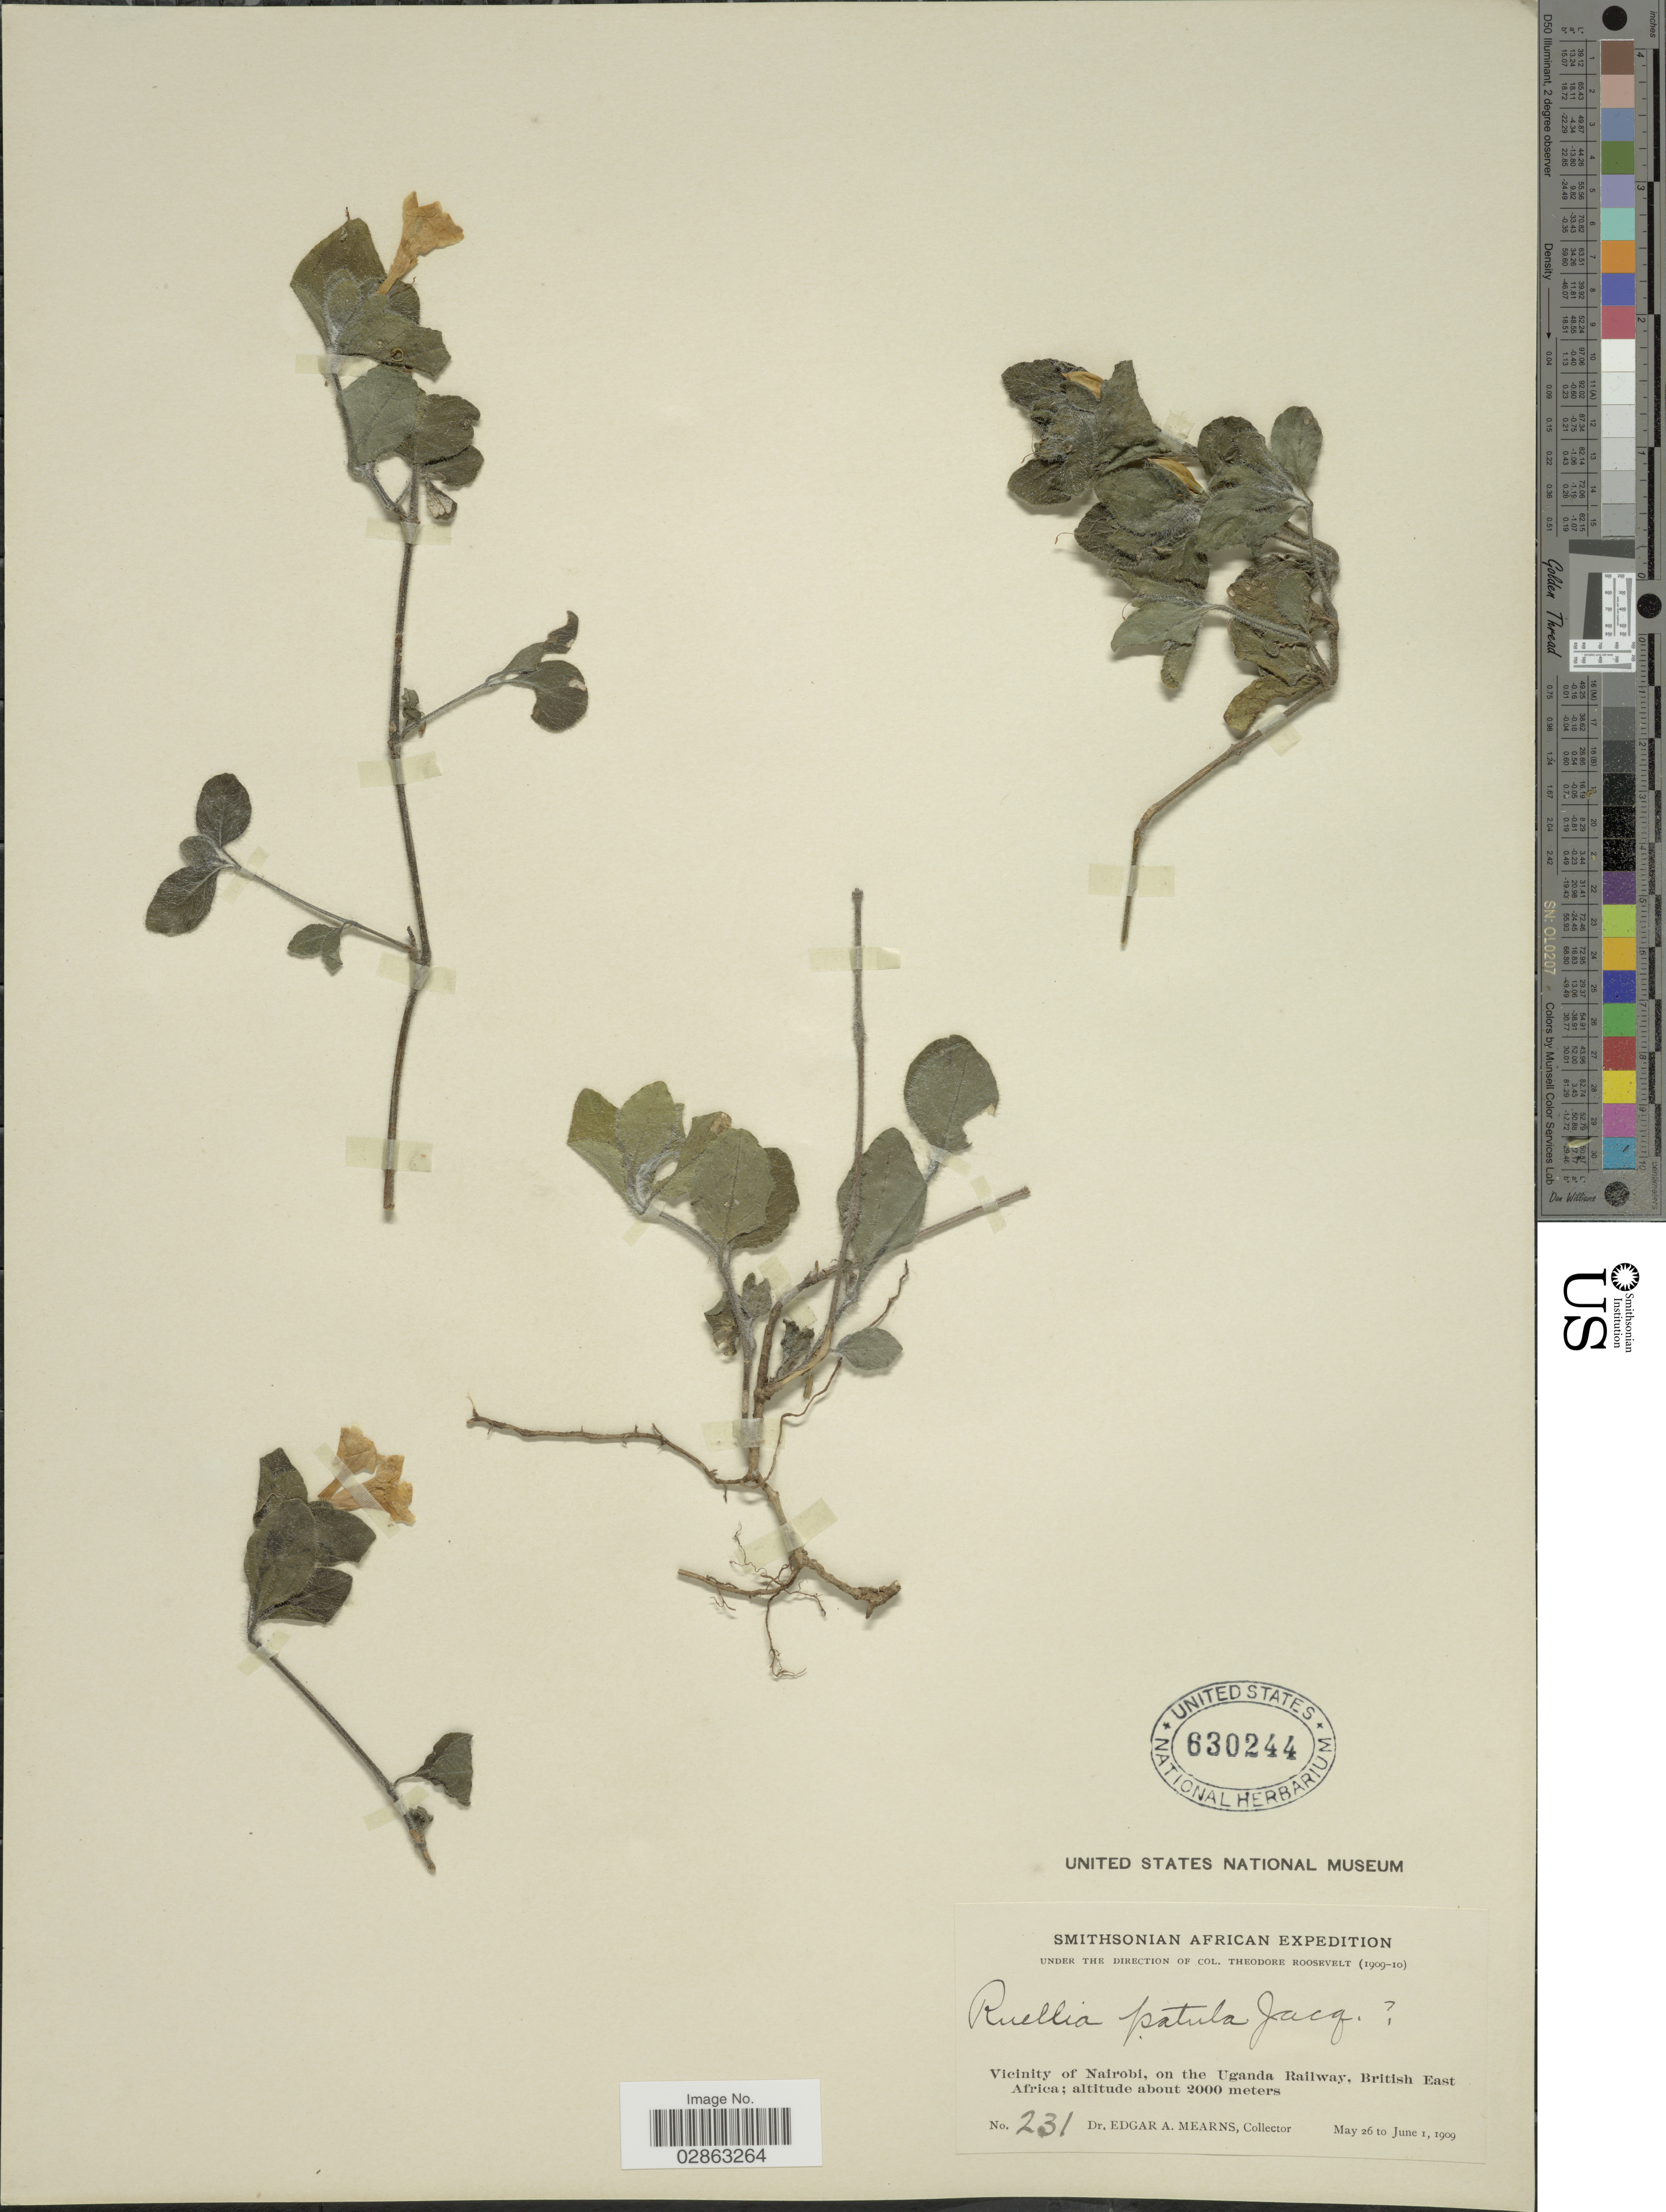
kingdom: Plantae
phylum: Tracheophyta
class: Magnoliopsida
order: Lamiales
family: Acanthaceae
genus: Ruellia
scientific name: Ruellia patula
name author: Jacq.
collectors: E. A. Mearns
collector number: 231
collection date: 1909-05-26/1909-06-01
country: Kenya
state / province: Nairobi Area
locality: Vicinity of Nairobi, on the Uganda Railway, British East Africa.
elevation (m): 2000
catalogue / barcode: US 630244